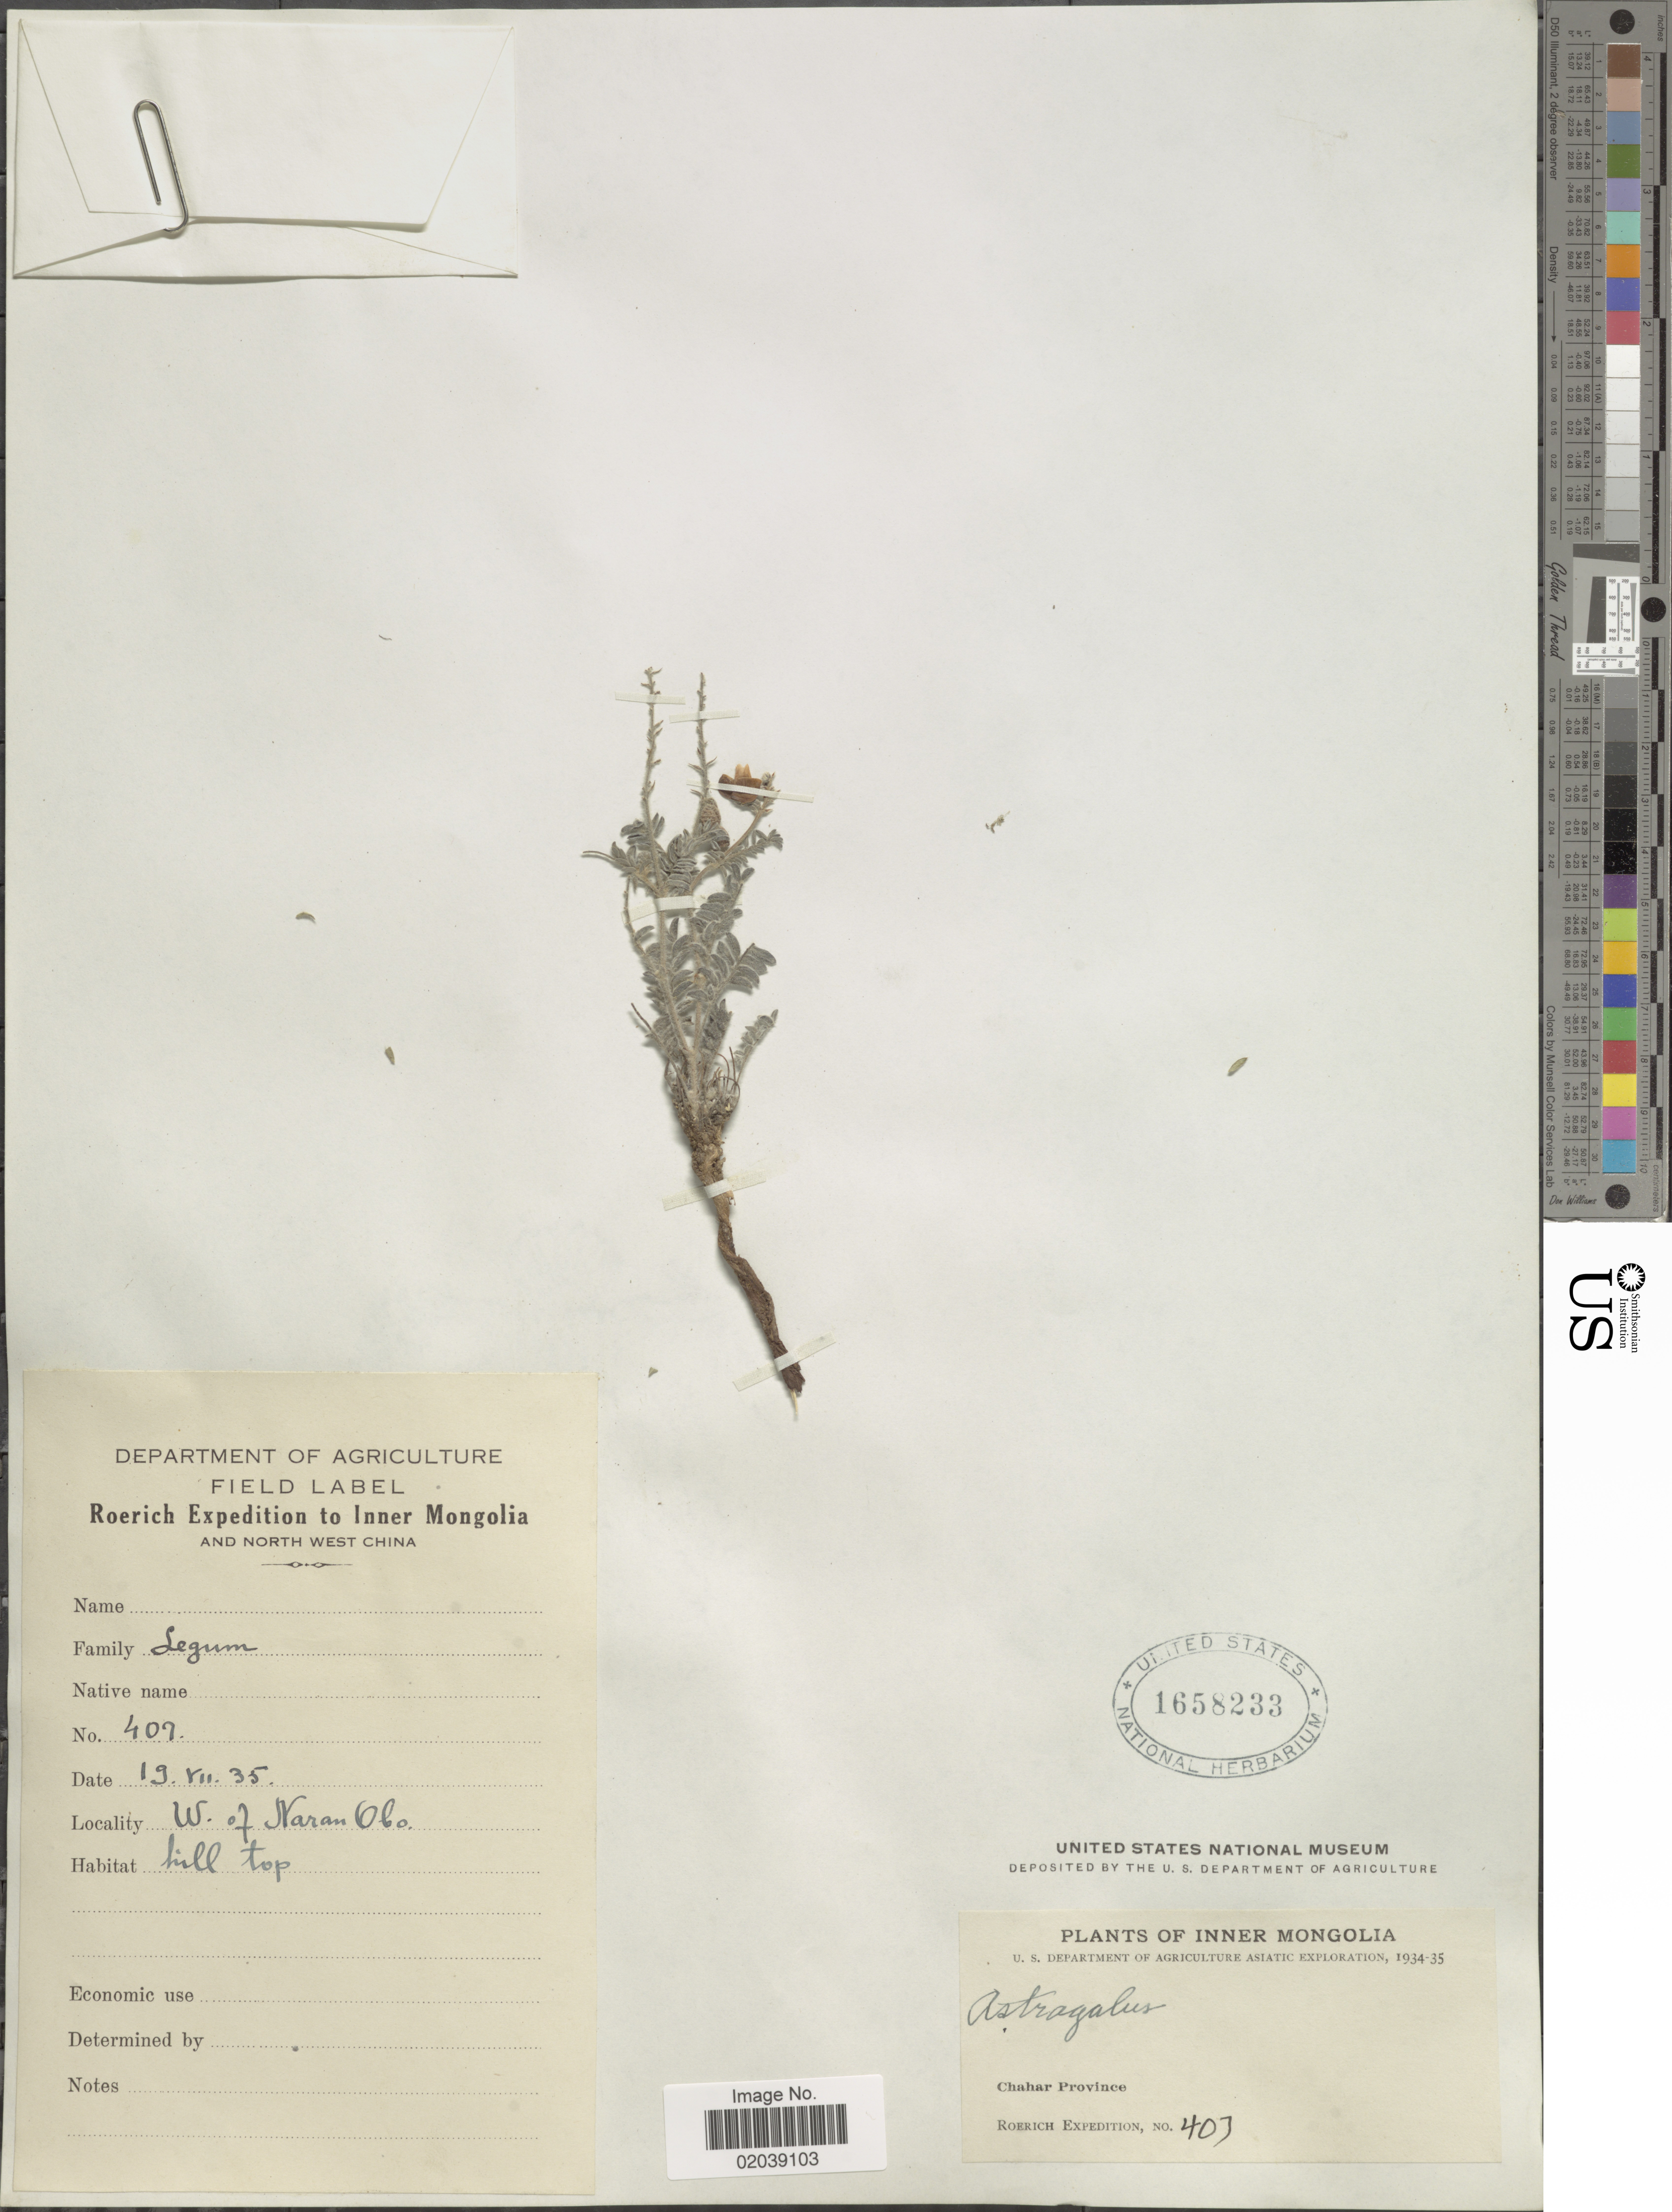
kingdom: Plantae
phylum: Tracheophyta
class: Magnoliopsida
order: Fabales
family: Fabaceae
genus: Astragalus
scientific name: Astragalus sp.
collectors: Roerich Expedition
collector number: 403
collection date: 1935-07-19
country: China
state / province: Nei Monggol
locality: Inner Mongolia and northwest China, Chahar Province. W. of Naran Obo.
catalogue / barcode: US 1658233